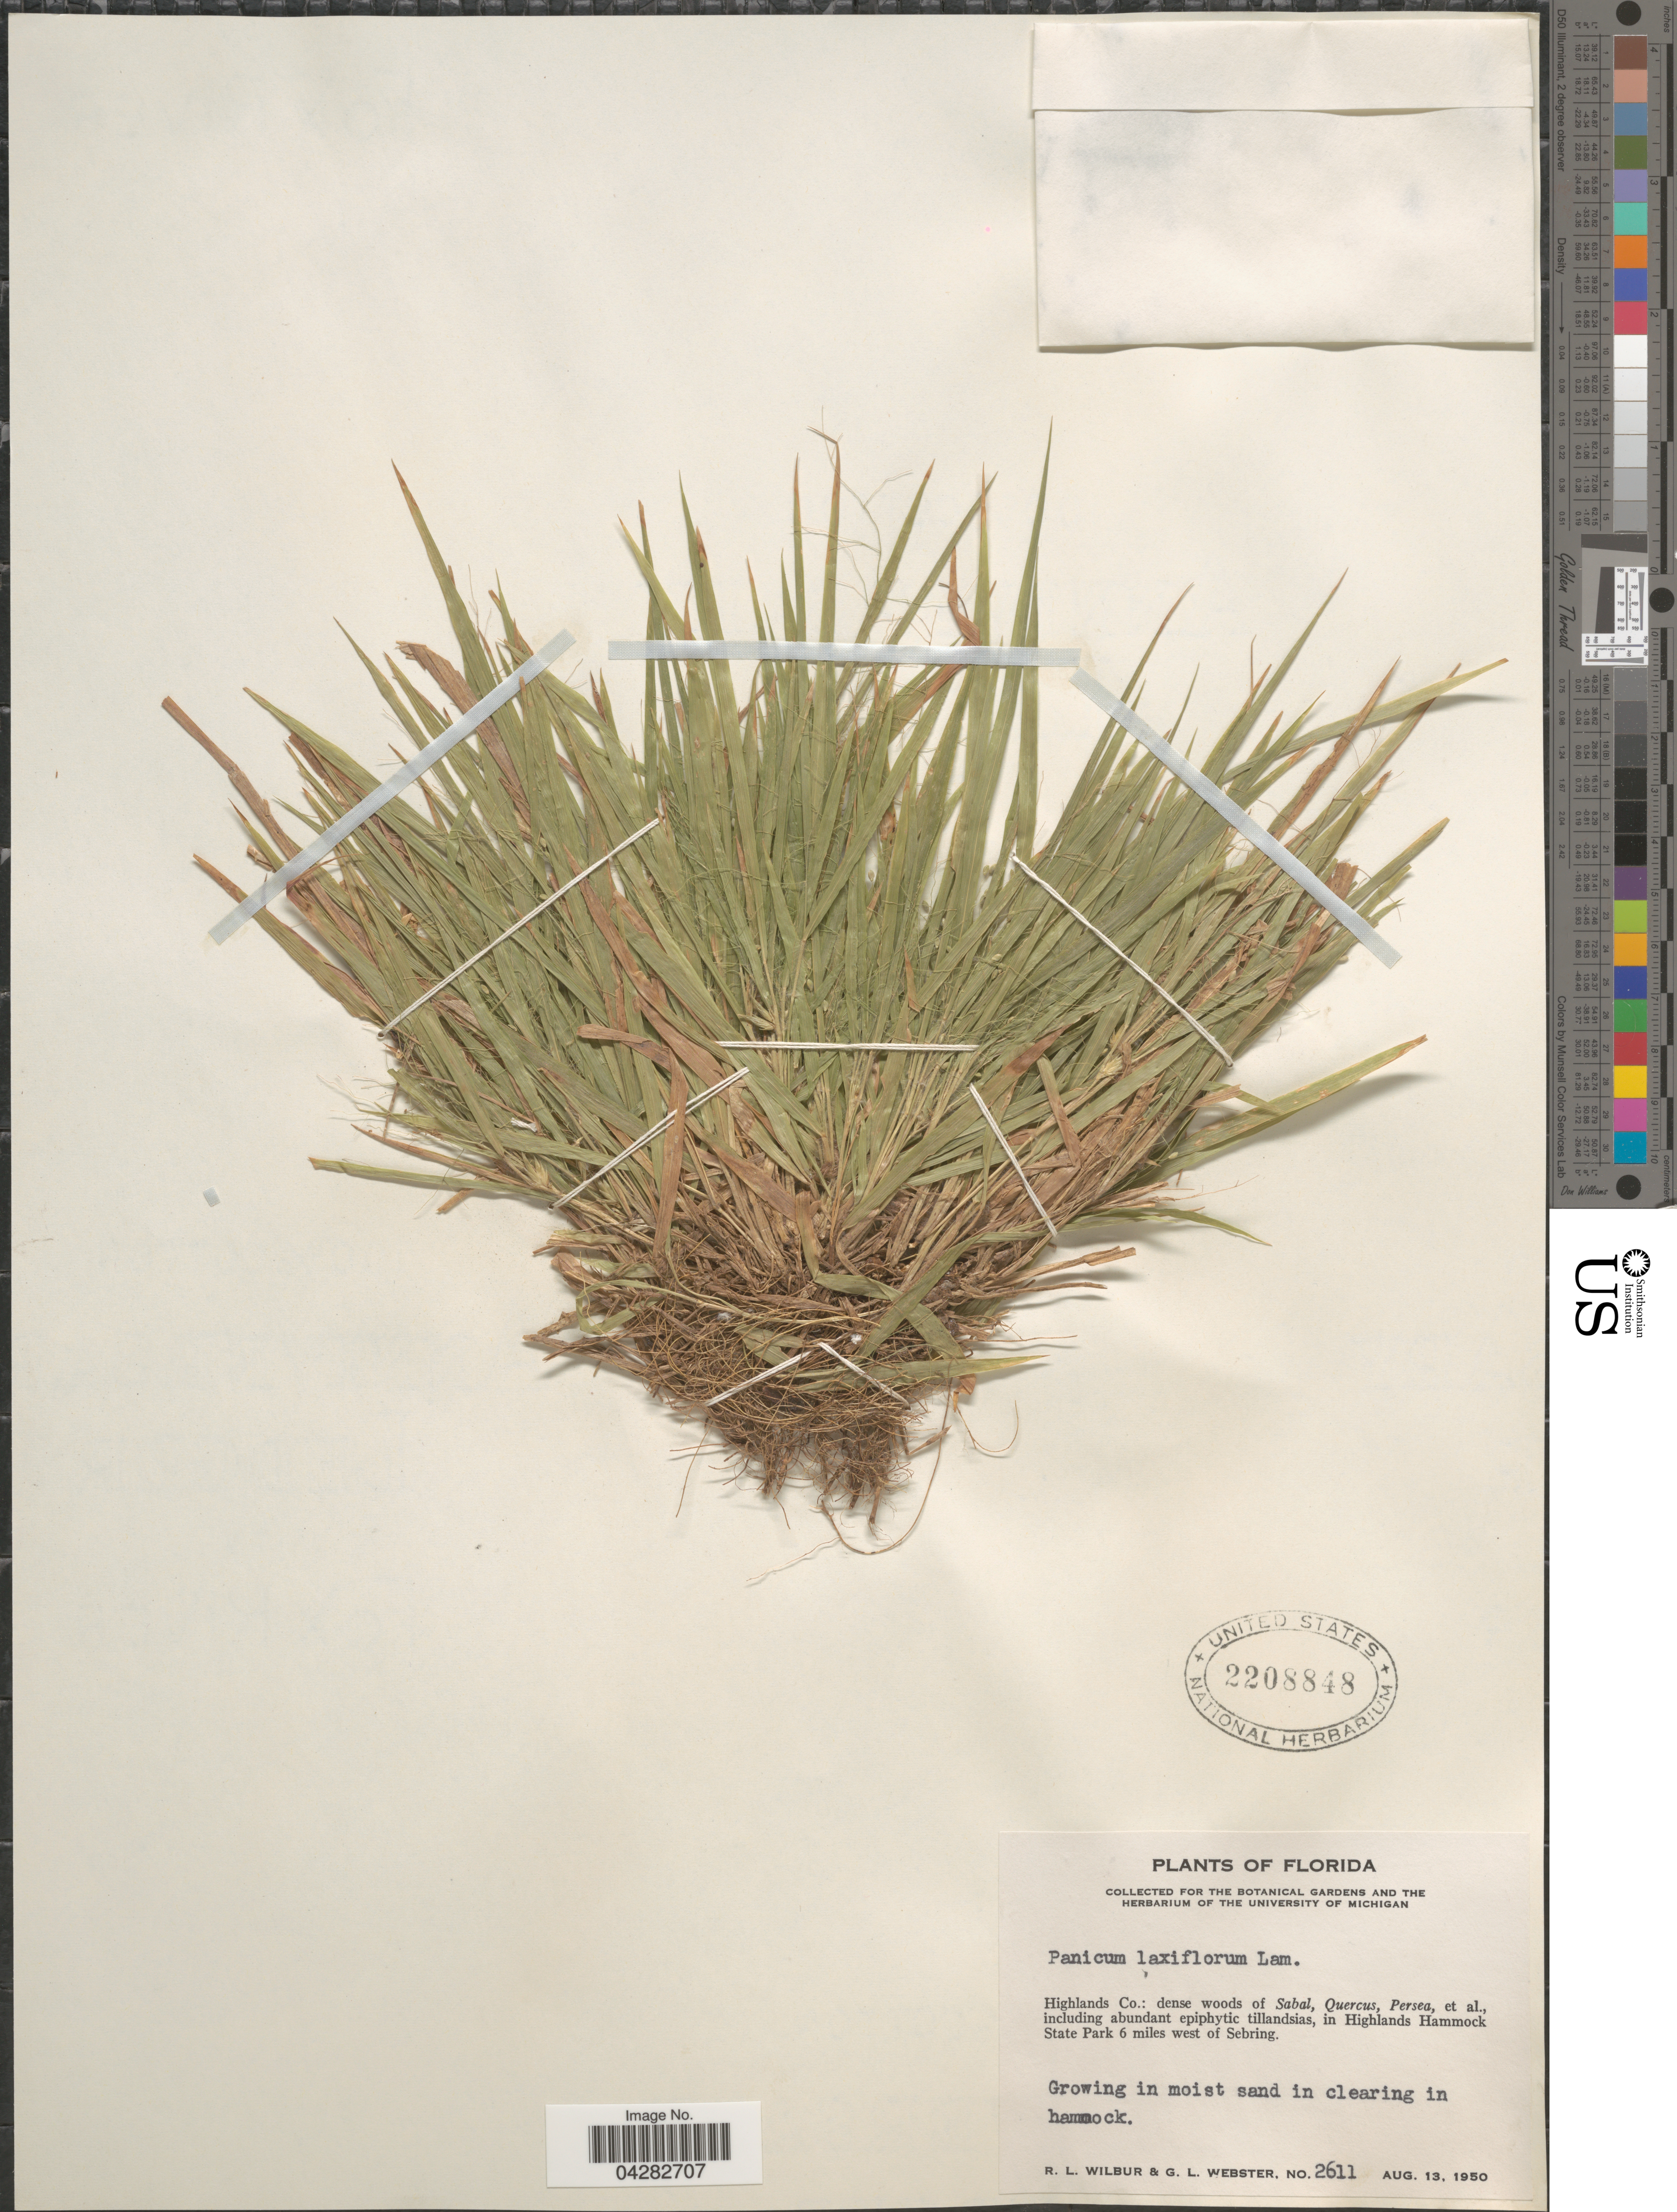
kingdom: Plantae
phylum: Tracheophyta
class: Liliopsida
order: Poales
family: Poaceae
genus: Dichanthelium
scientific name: Dichanthelium laxiflorum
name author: (Lam.) Gould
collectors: R. L. Wilbur & G. L. Webster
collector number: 2611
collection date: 1950-08-13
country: United States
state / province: Florida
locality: Highlands Co.: in Highlands Hammock State Park 6 miles west of Sebring. In clearing in hammock.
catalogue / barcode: US 2208848